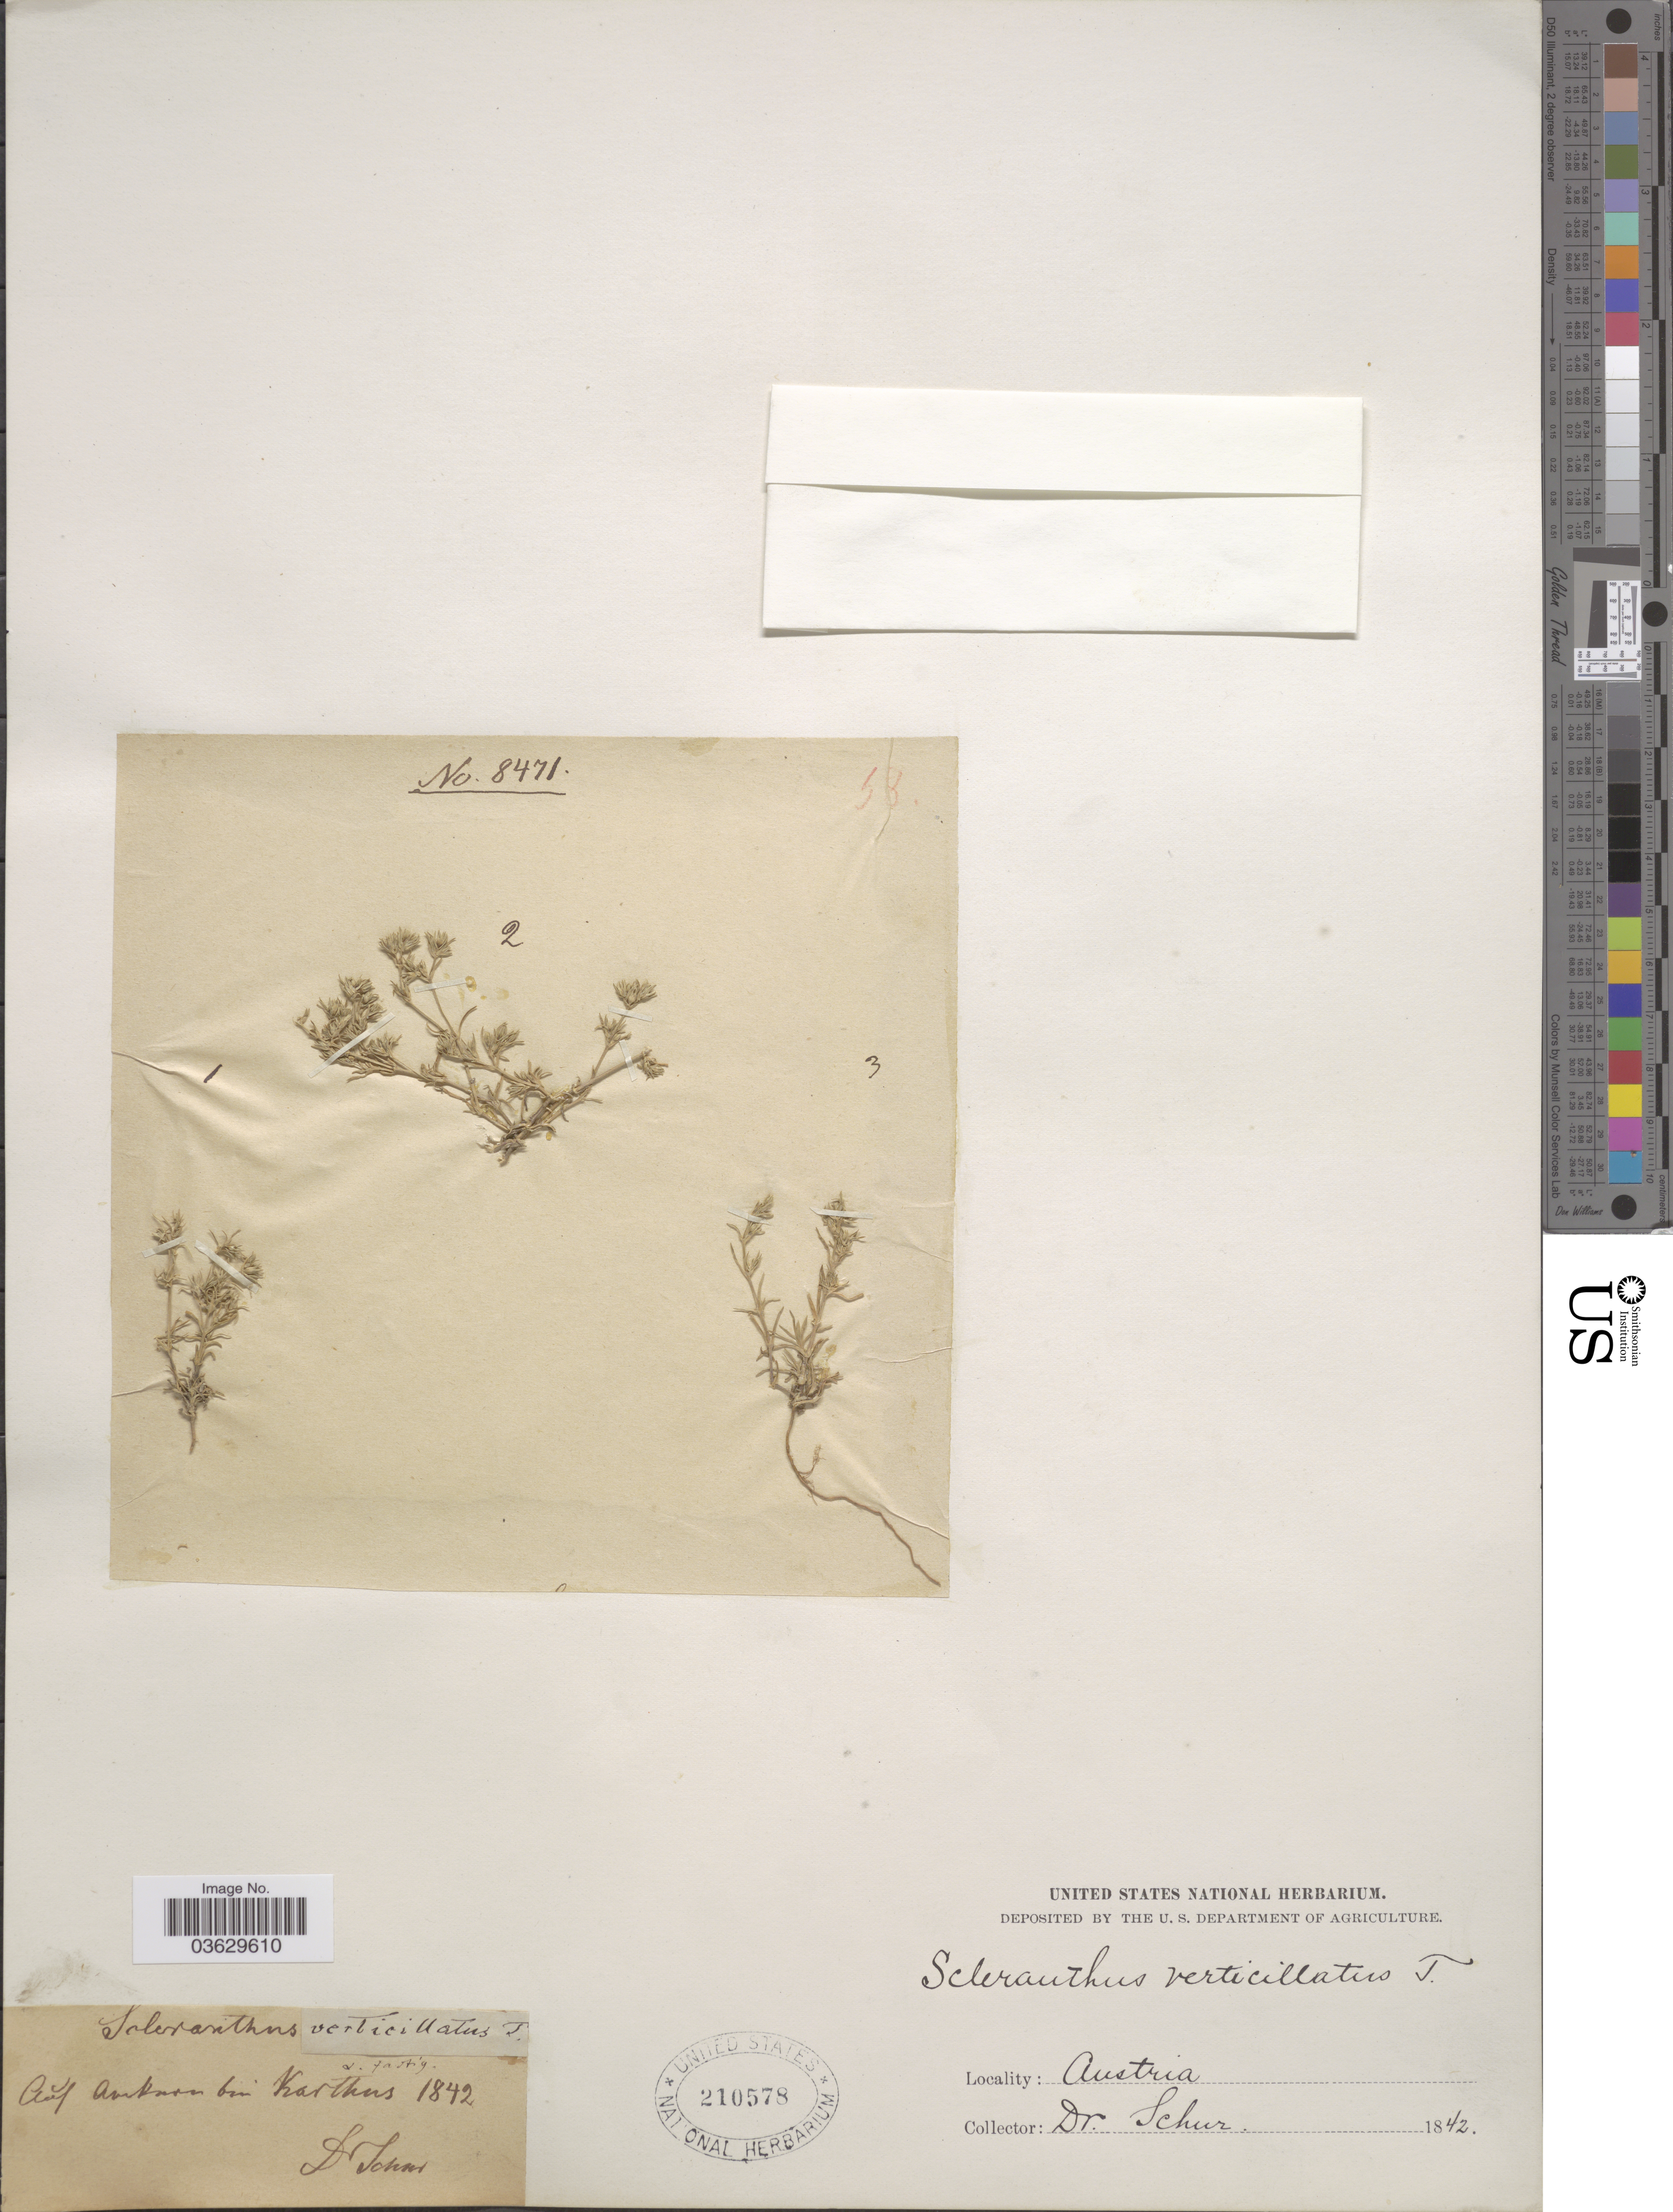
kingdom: Plantae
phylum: Tracheophyta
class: Magnoliopsida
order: Caryophyllales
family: Caryophyllaceae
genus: Scleranthus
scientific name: Scleranthus verticillatus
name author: Tausch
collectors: Schur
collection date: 1842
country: Austria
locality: Auf amkara bei Karthus. [interpreted]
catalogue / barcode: US 210578